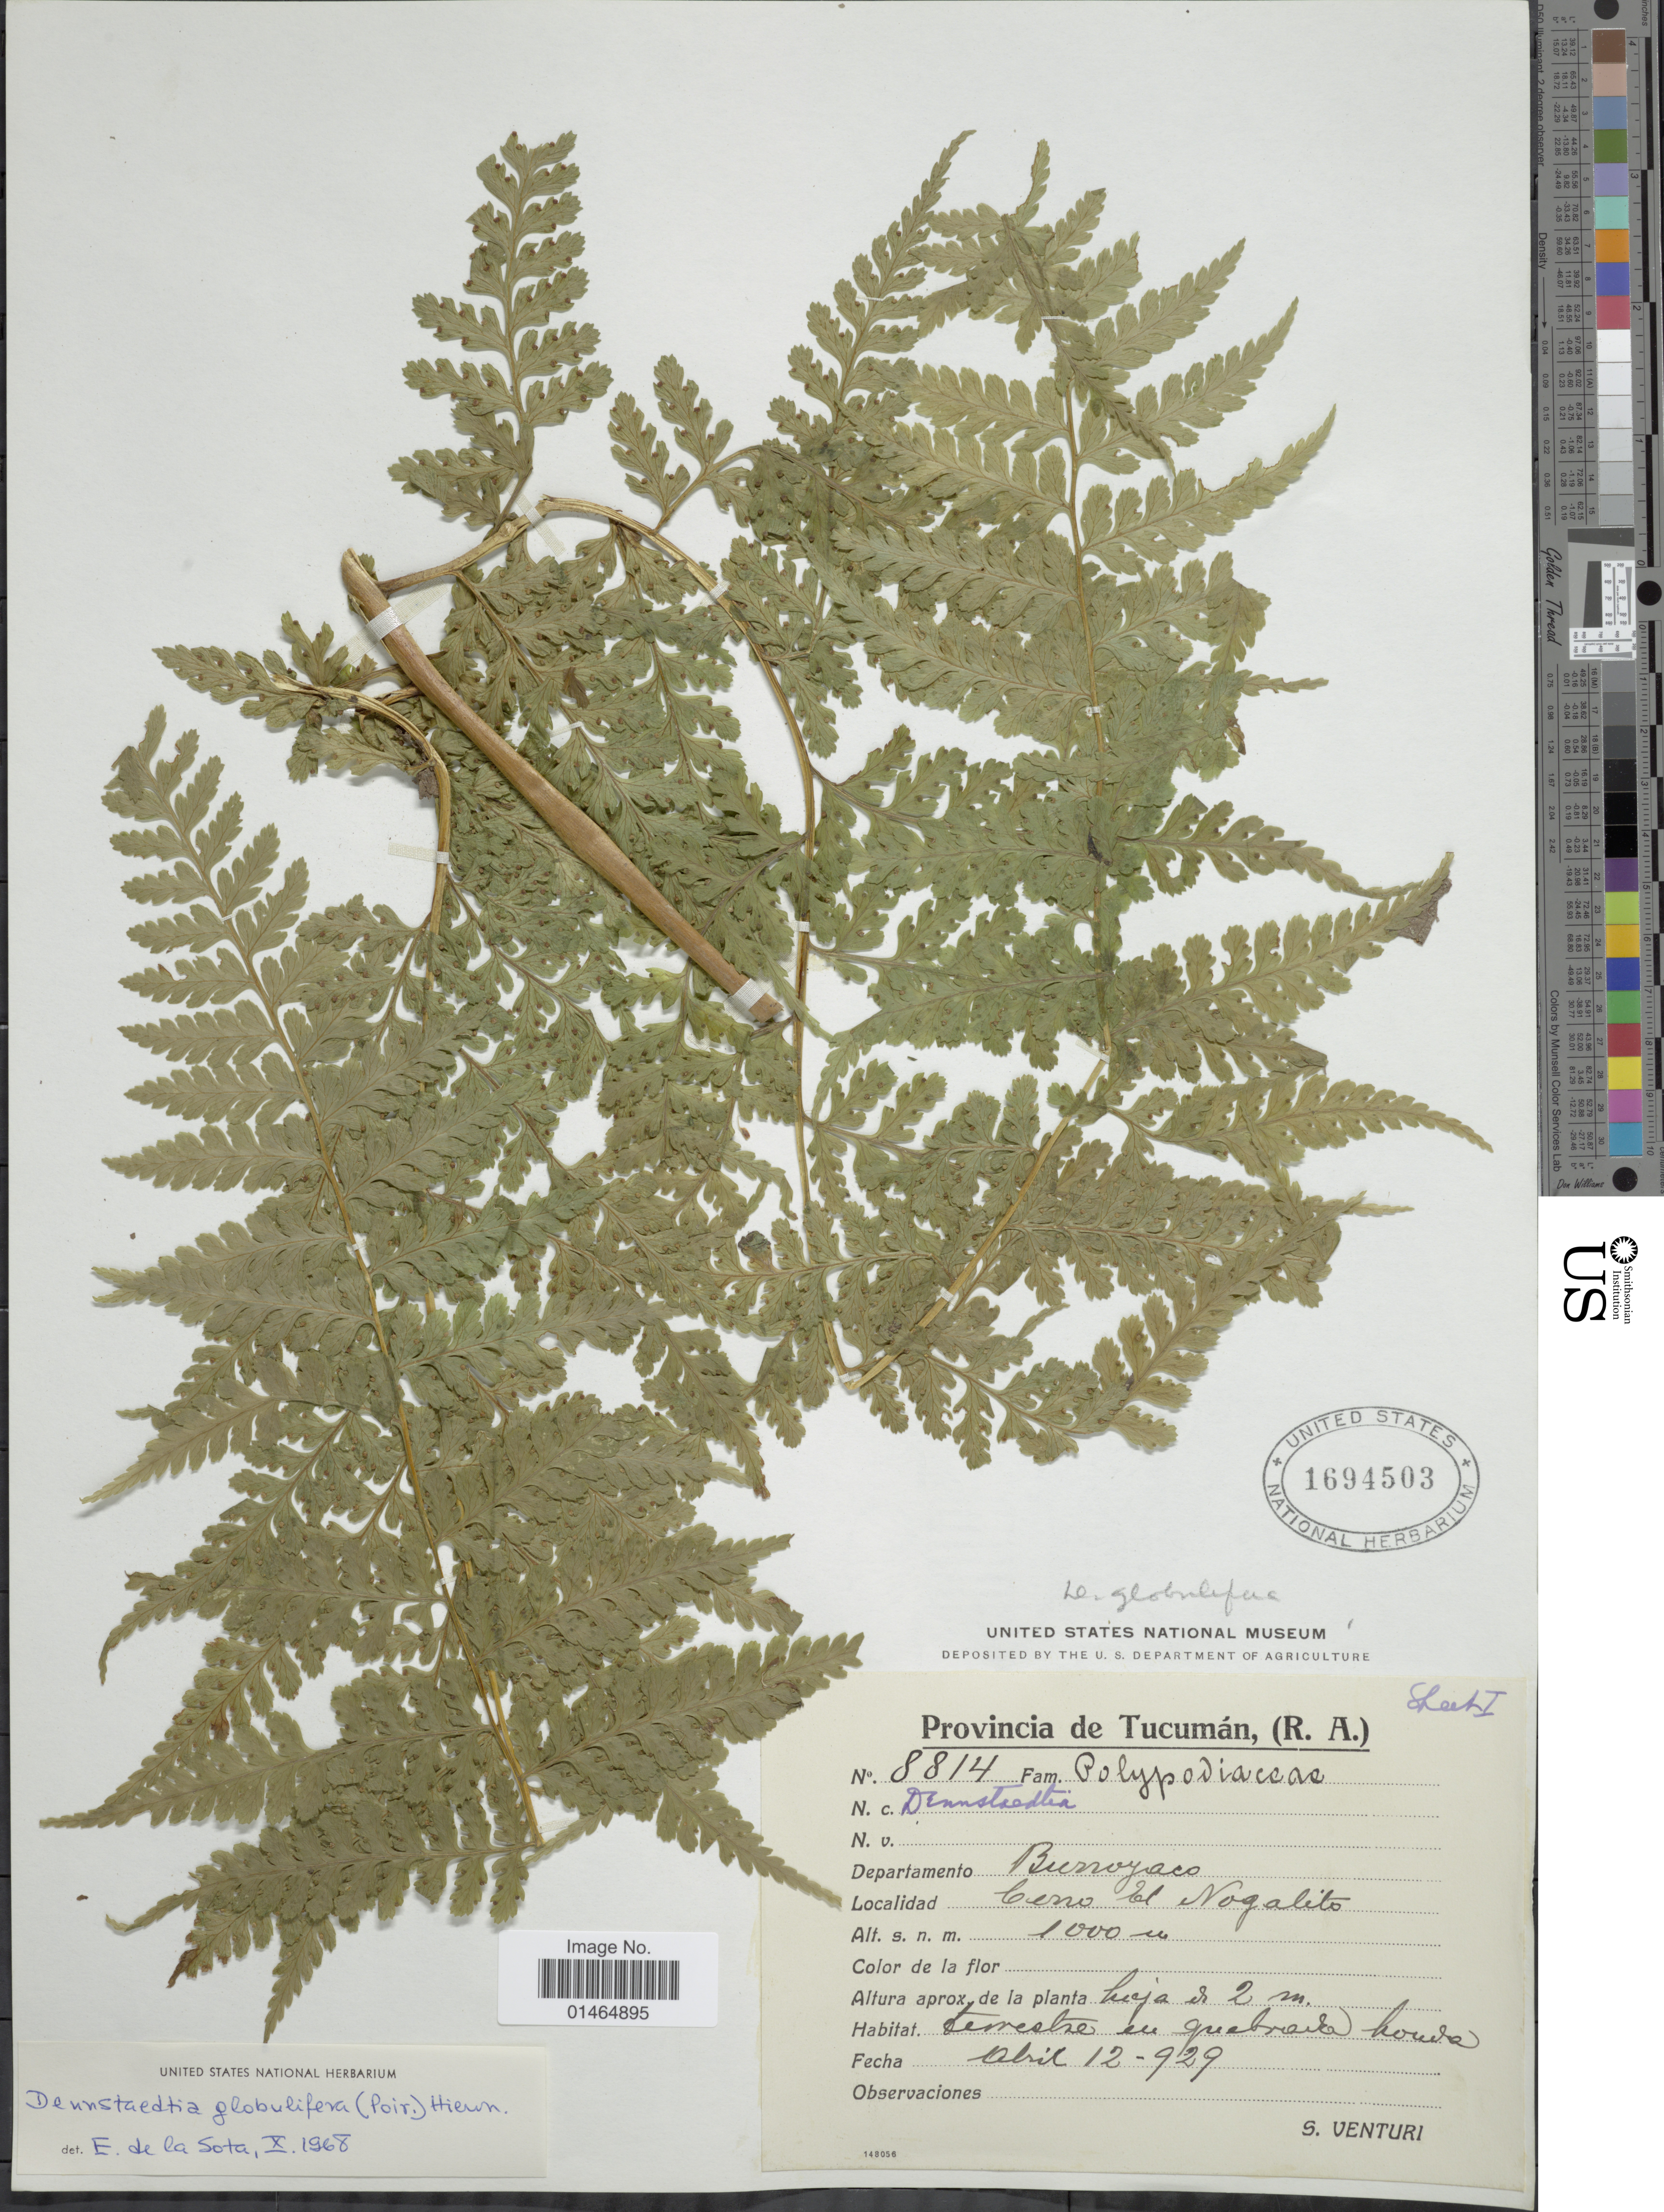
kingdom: Plantae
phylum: Tracheophyta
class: Polypodiopsida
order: Polypodiales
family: Dennstaedtiaceae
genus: Dennstaedtia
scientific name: Dennstaedtia globulifera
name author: (Poir.) Hieron.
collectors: S. Venturi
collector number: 8814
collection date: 1929-04-12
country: Argentina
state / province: Tucuman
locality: Departamento Burroyaco. Cerro El Nogalito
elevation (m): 1000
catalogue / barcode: US 1694503